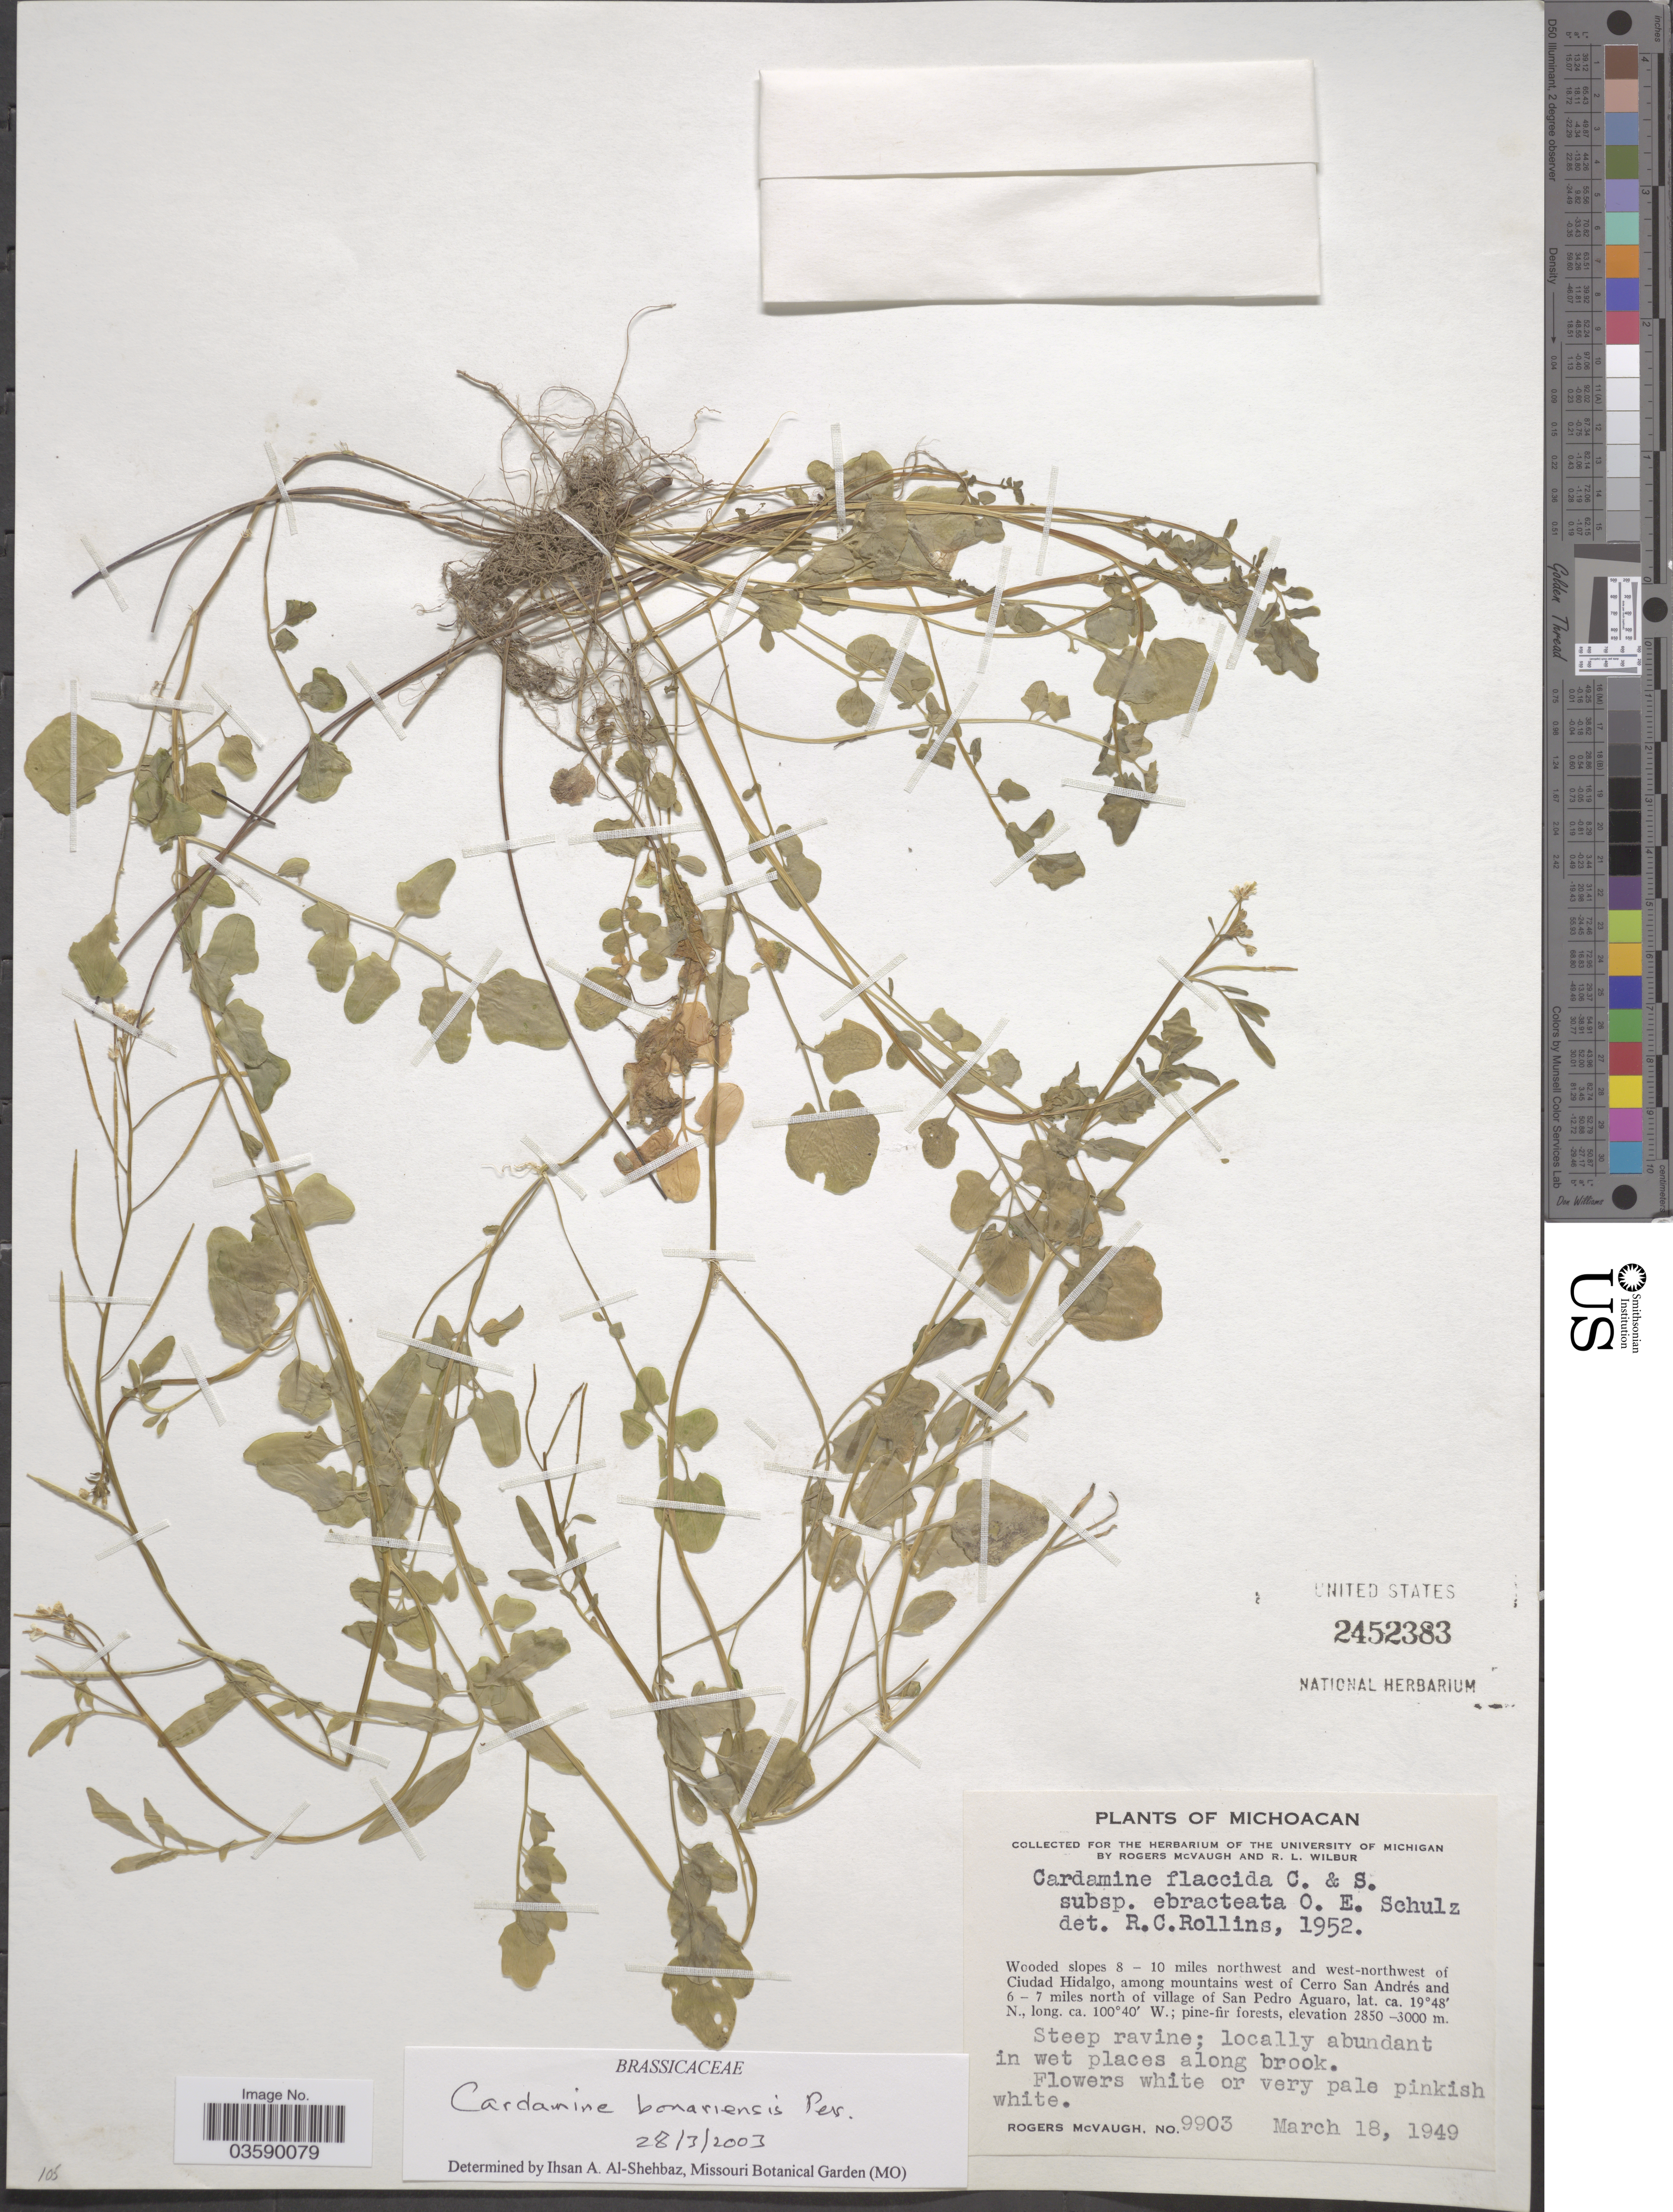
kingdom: Plantae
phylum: Tracheophyta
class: Magnoliopsida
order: Brassicales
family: Brassicaceae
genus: Cardamine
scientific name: Cardamine bonariensis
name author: Pers.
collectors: R. McVaugh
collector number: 9903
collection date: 1949-03-18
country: Mexico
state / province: Michoacán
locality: Wooded slopes 8-10 miles northwest and west-northwest of Ciudad Hidalgo, among mountains west of Cerro San Andrés and 6-7 miles north of village of San Pedro Aguaro.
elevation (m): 2850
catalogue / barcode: US 2452383